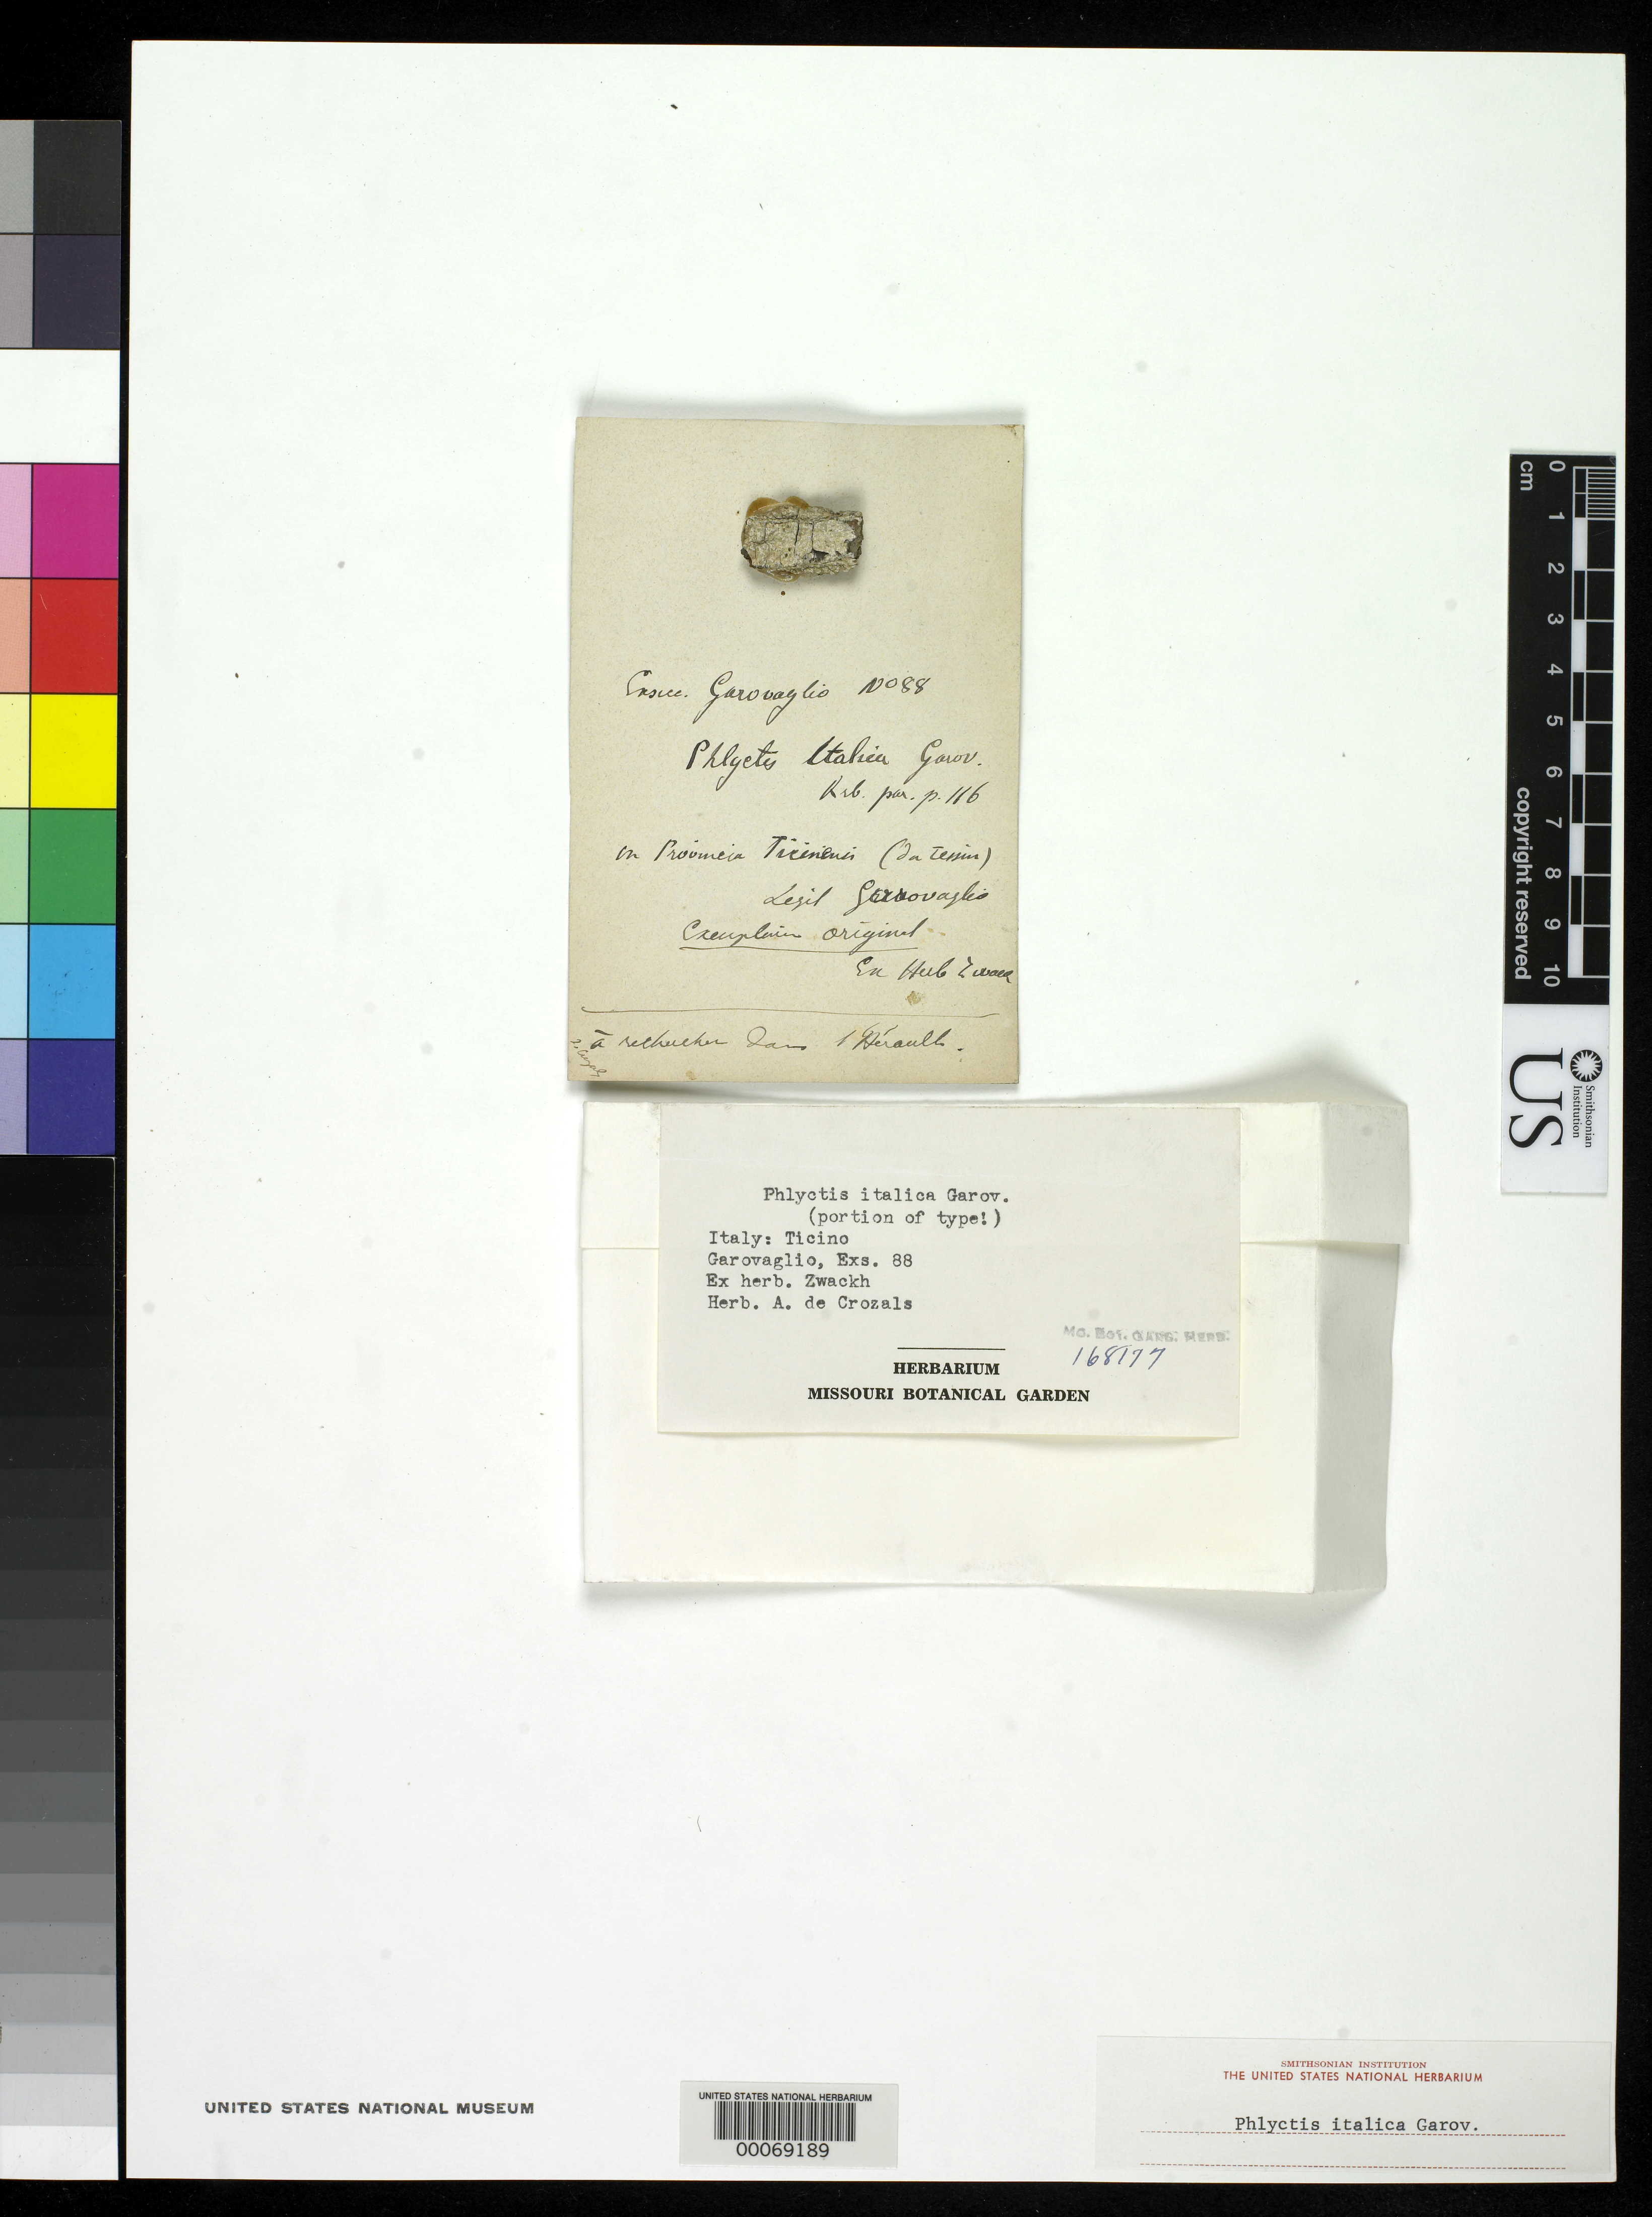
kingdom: Fungi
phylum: Ascomycota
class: Lecanoromycetes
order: Ostropales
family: Phlyctidaceae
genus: Phlyctis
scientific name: Phlyctis italica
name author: Garovaglio in Koeber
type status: Type Fragment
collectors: S. Garovaglio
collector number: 88 Ex.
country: Italy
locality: Ticino.